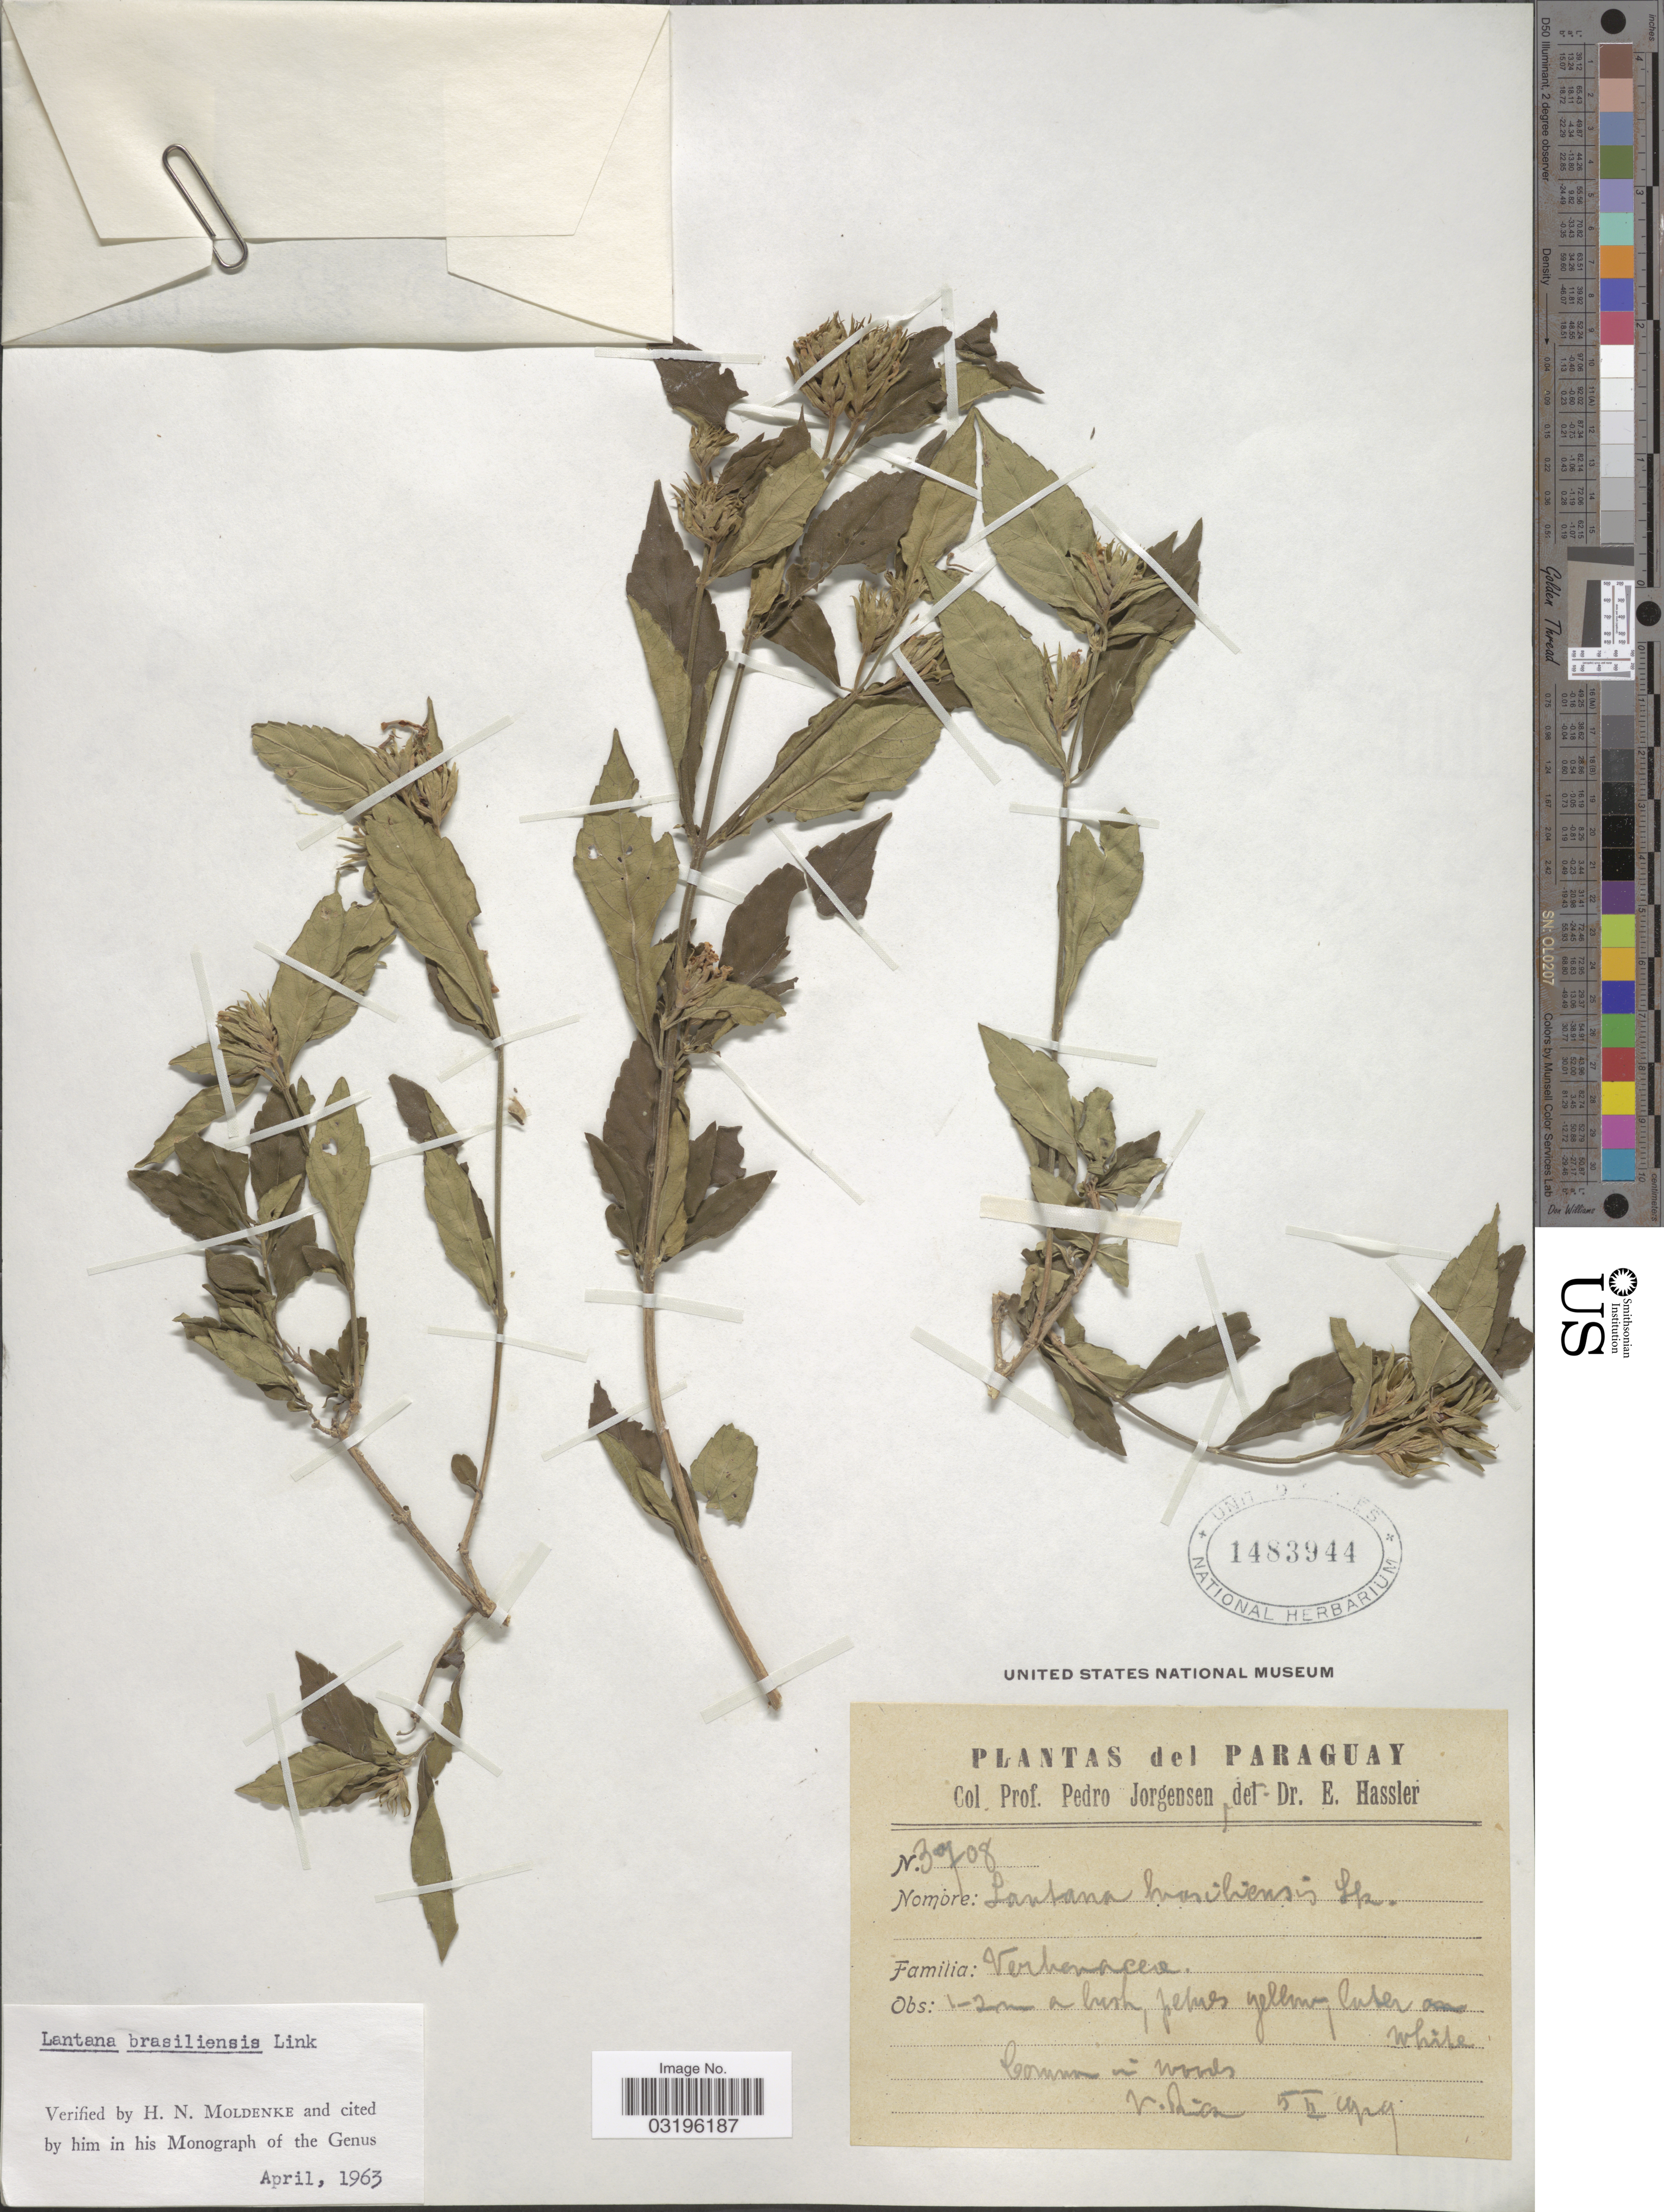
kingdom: Plantae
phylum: Tracheophyta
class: Magnoliopsida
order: Lamiales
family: Verbenaceae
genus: Lantana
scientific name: Lantana brasiliensis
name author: Link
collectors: P. Jörgensen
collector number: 3708*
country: Paraguay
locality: V. Rica.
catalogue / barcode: US 1483944